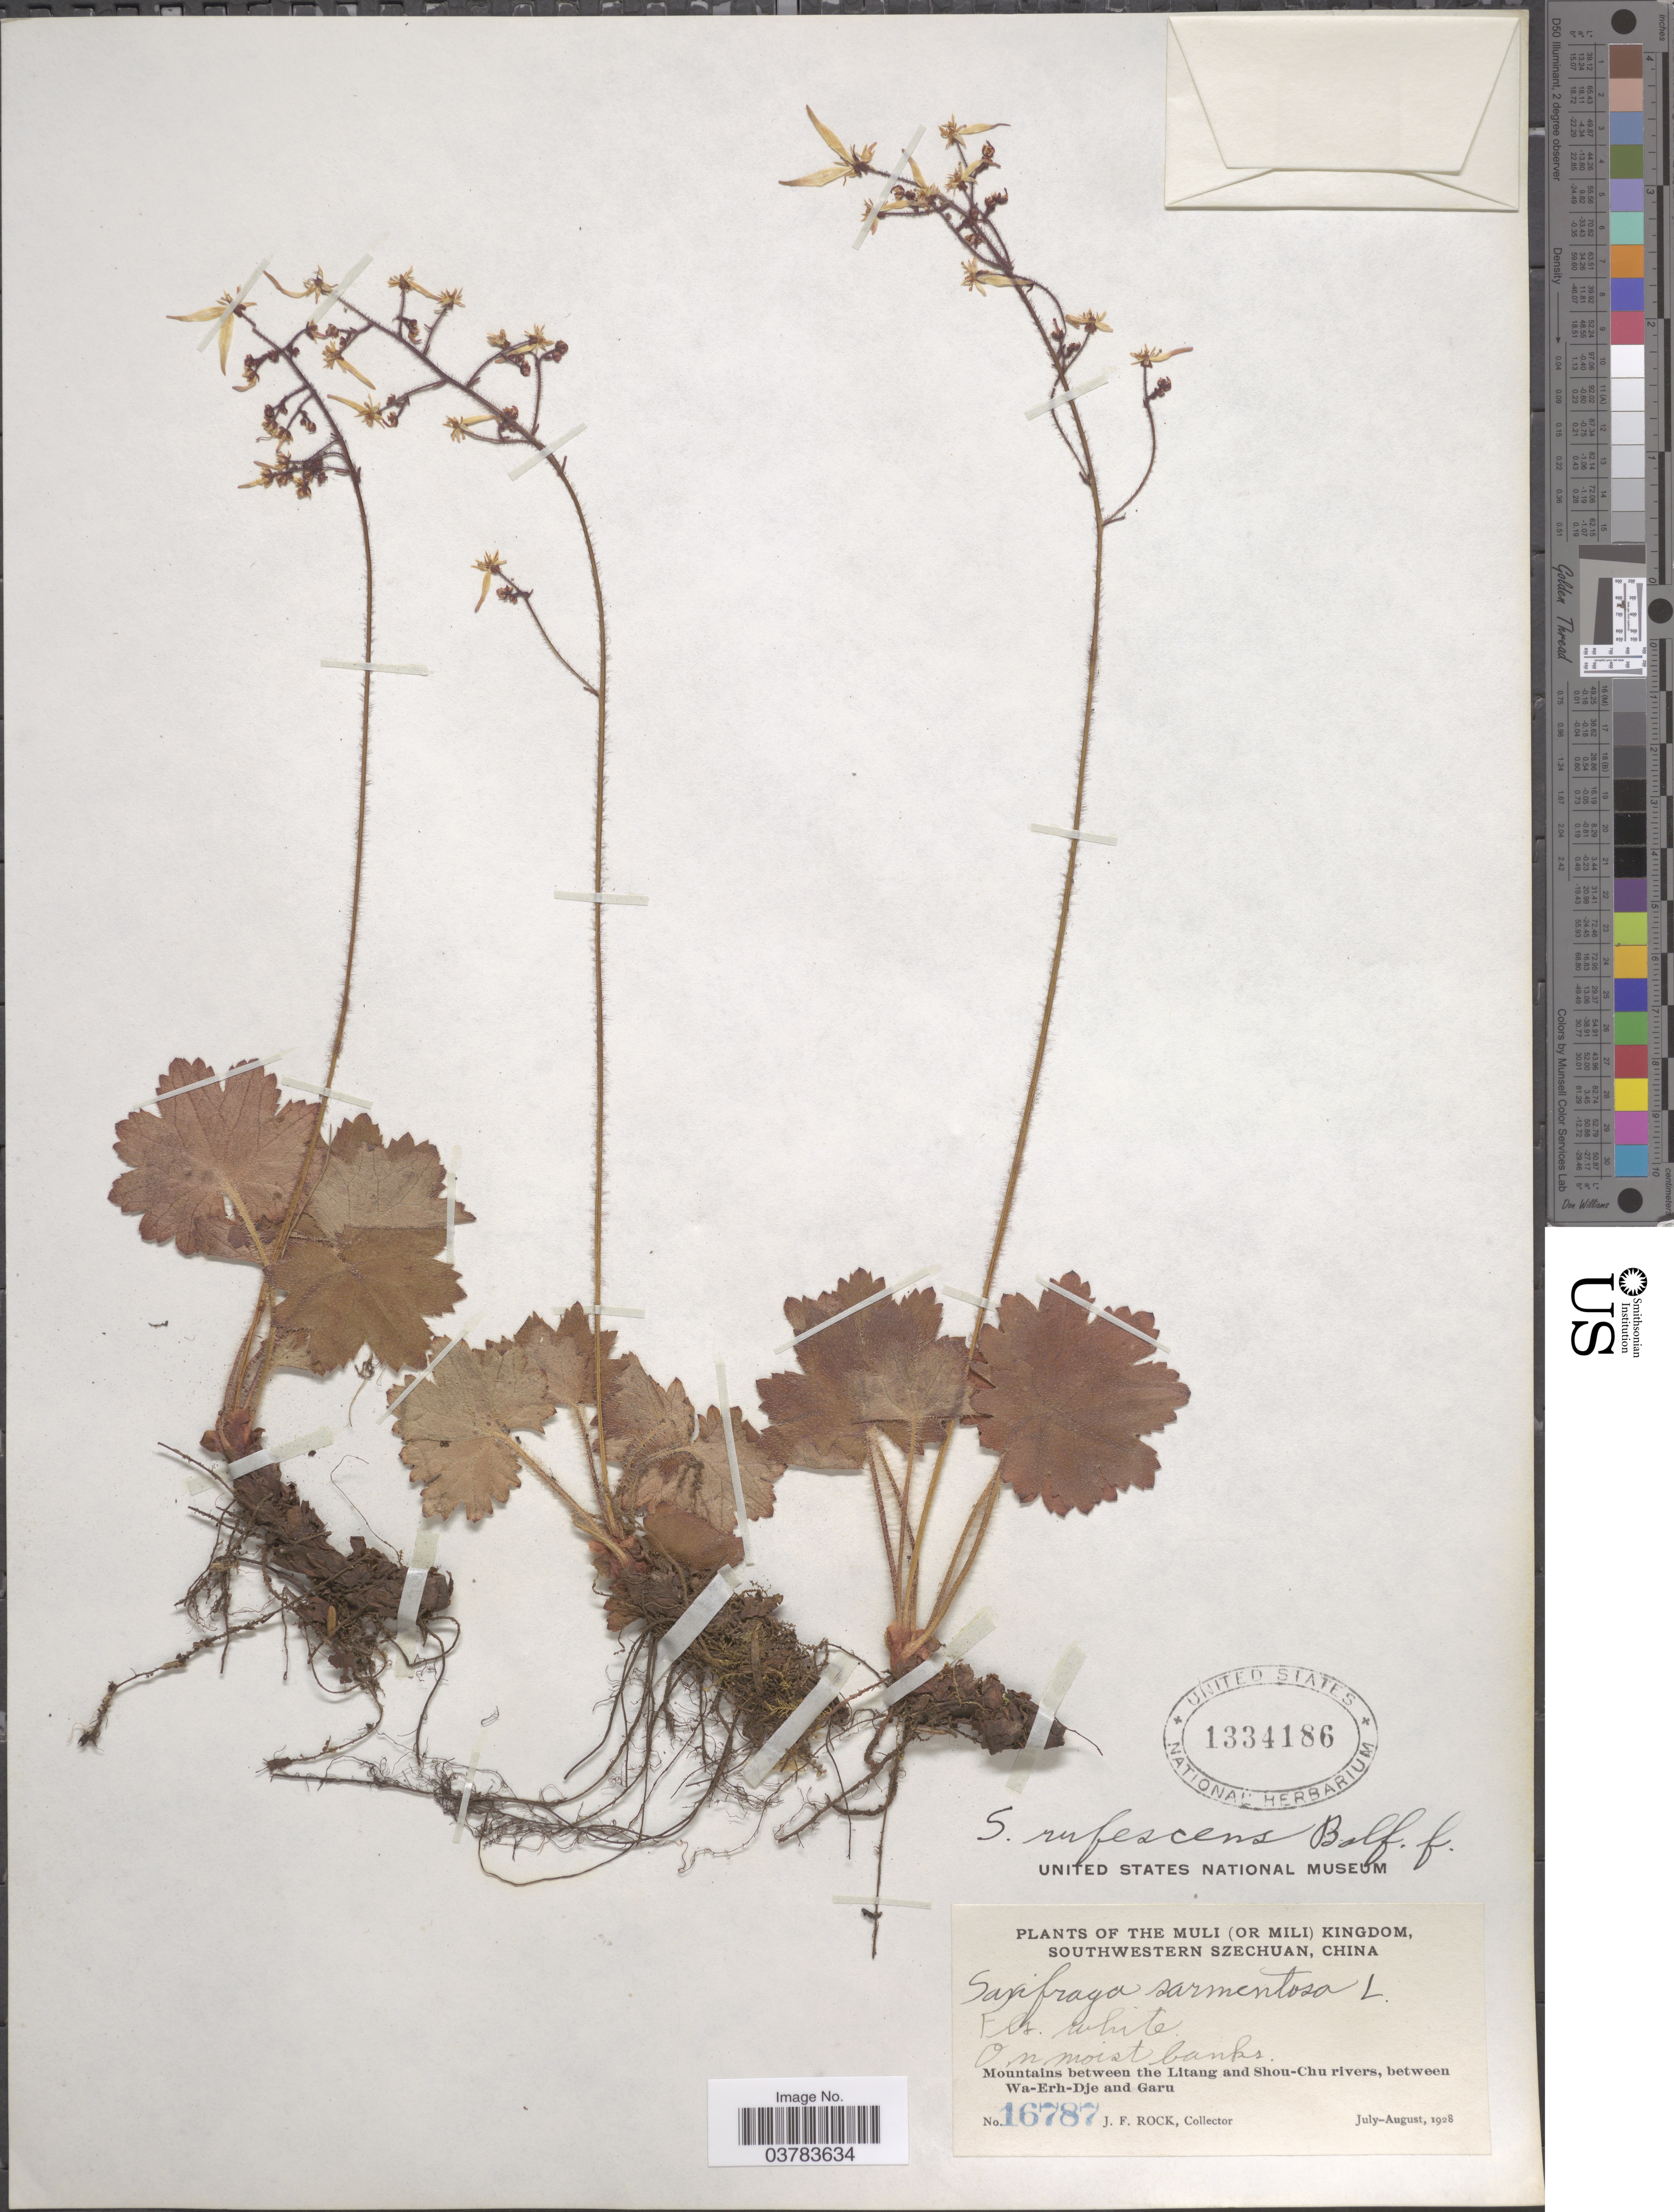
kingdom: Plantae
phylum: Tracheophyta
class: Magnoliopsida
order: Saxifragales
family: Saxifragaceae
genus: Saxifraga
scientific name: Saxifraga rufescens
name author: Balf.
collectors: J. Rock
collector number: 16787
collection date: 1928-07/1928-08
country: China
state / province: Sichuan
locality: The Muli (or Mili) Kingdom, Southwestern Szechuan. On moist banks. Mountains between the Litang and Shou-chu rivers, between Wa-Erh-Dje and Garu.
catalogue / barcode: US 1334186